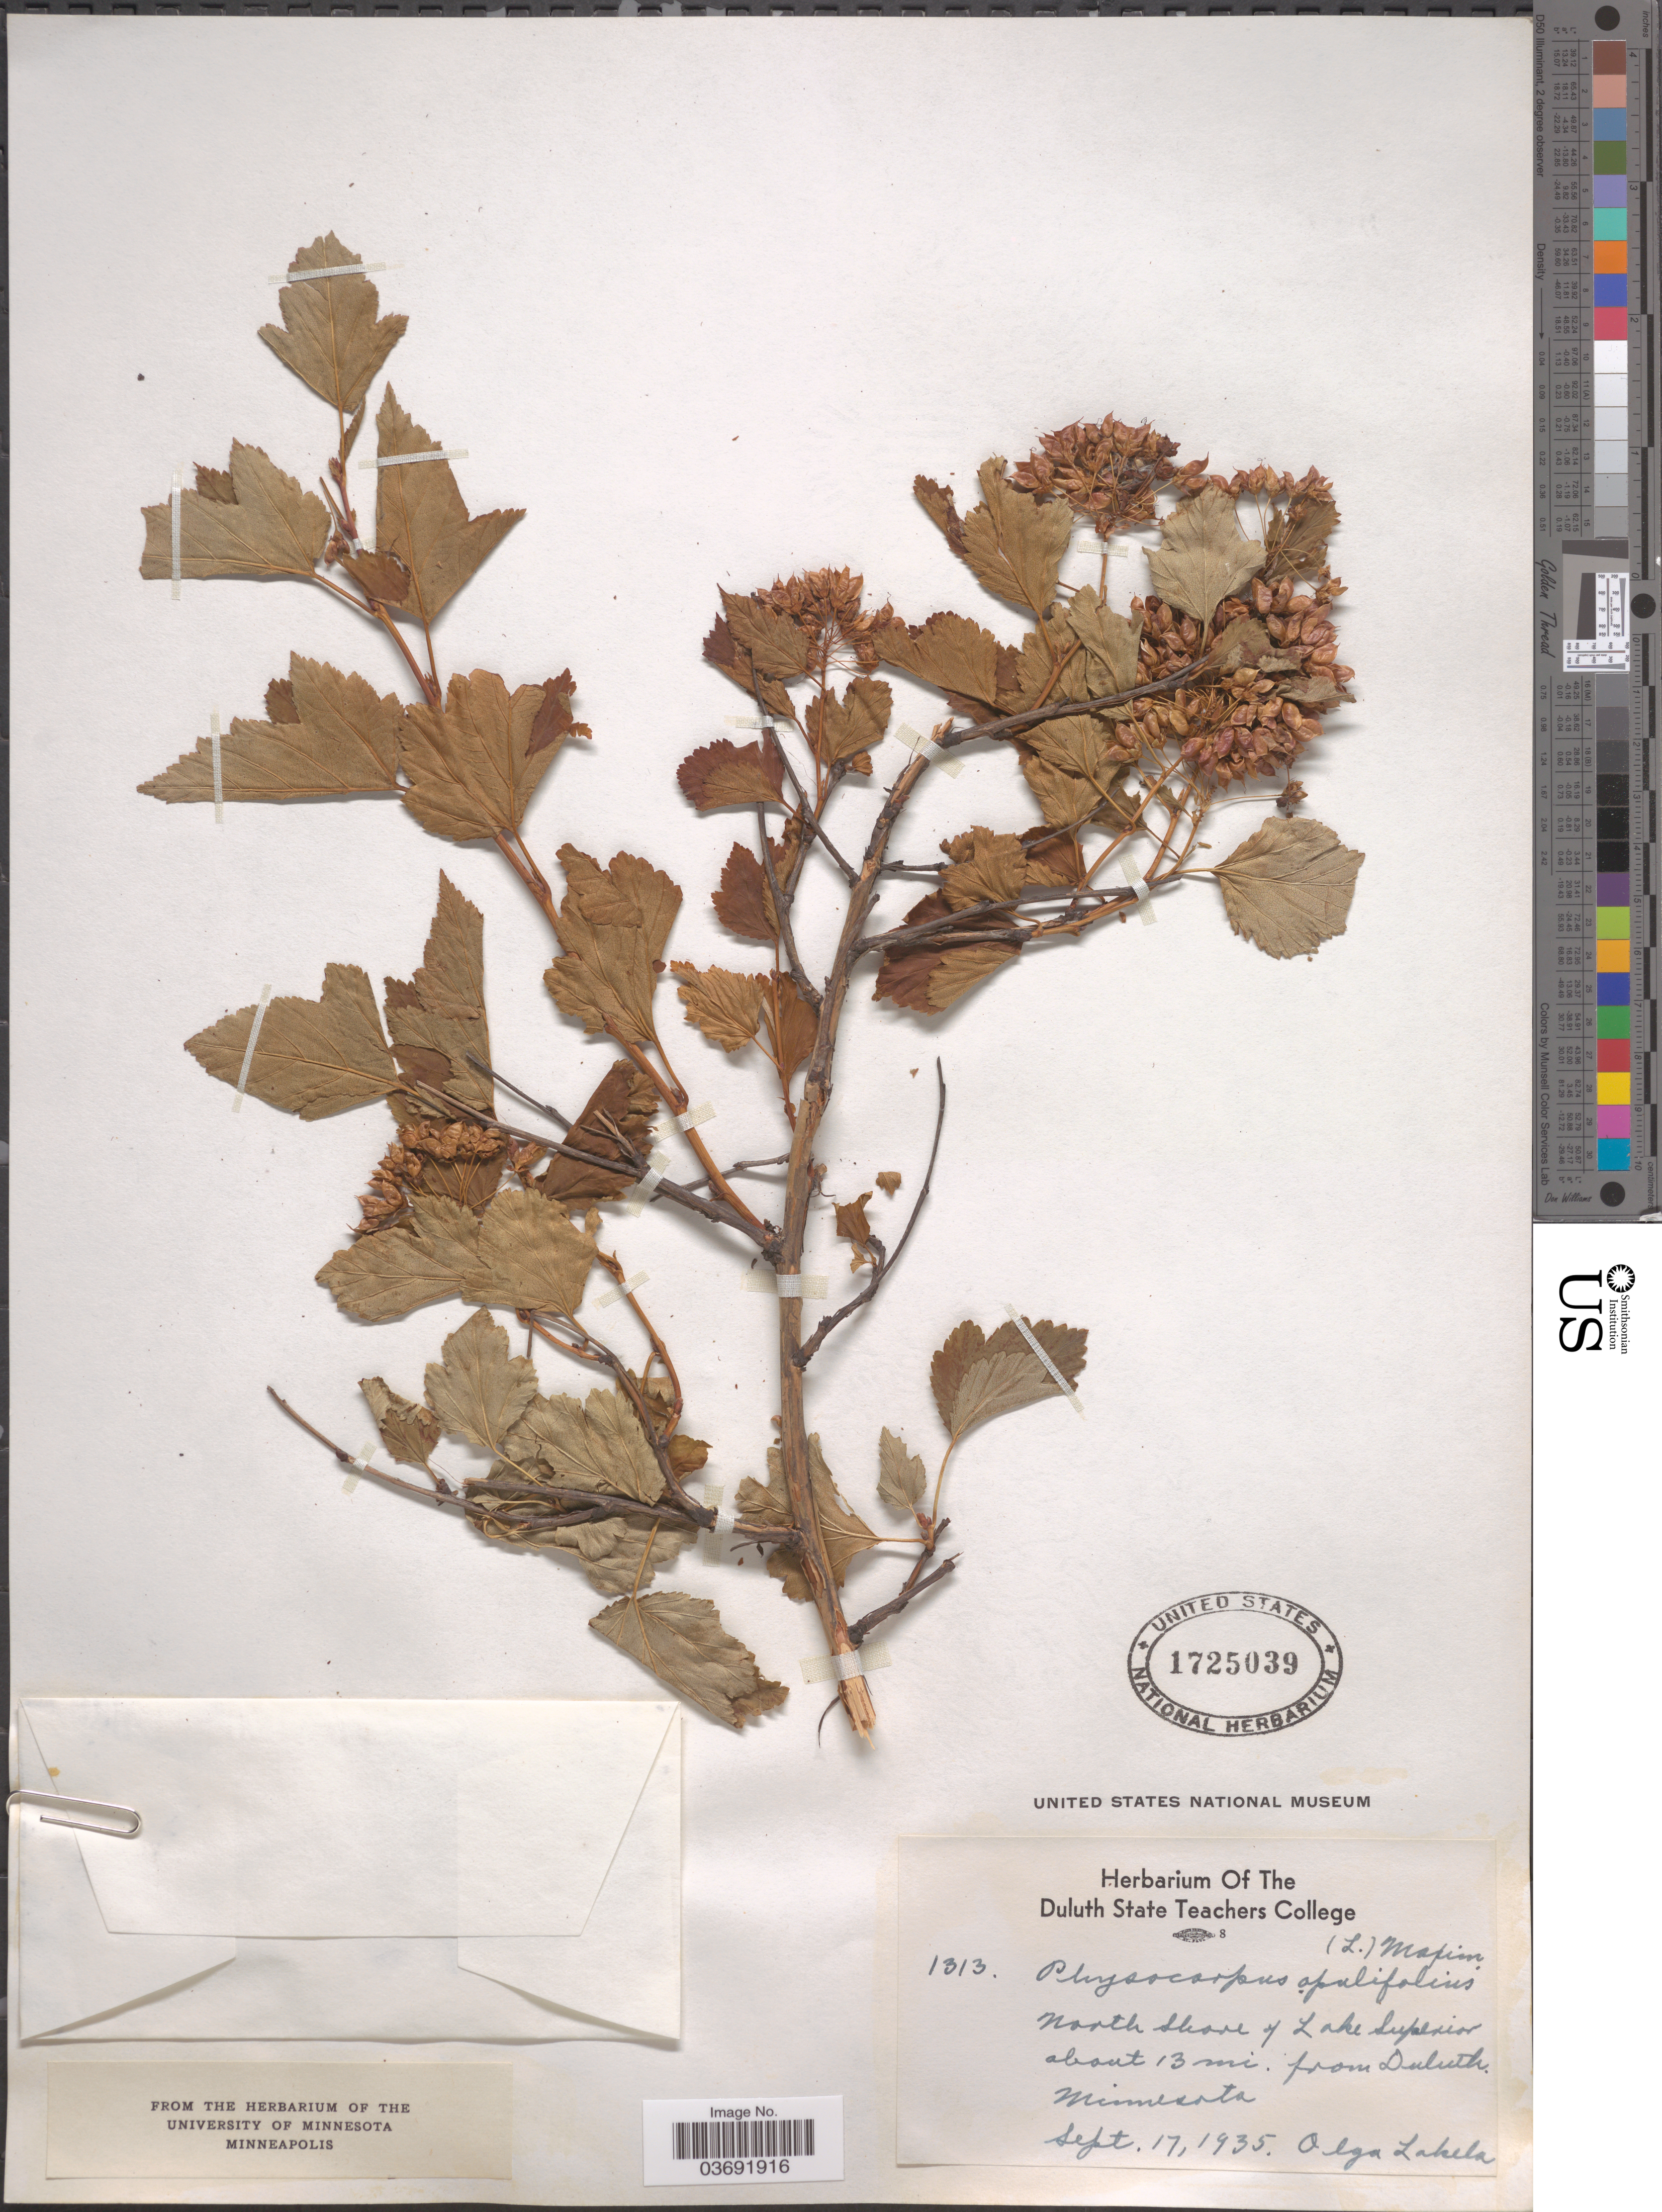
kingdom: Plantae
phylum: Tracheophyta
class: Magnoliopsida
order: Rosales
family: Rosaceae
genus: Physocarpus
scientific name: Physocarpus opulifolius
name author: (L.) Maxim.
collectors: O. K. Lakela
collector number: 1313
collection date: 1935-09-17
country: United States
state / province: Minnesota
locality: North shore of Lake Superior about 13 mi. from Duluth.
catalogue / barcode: US 1725039